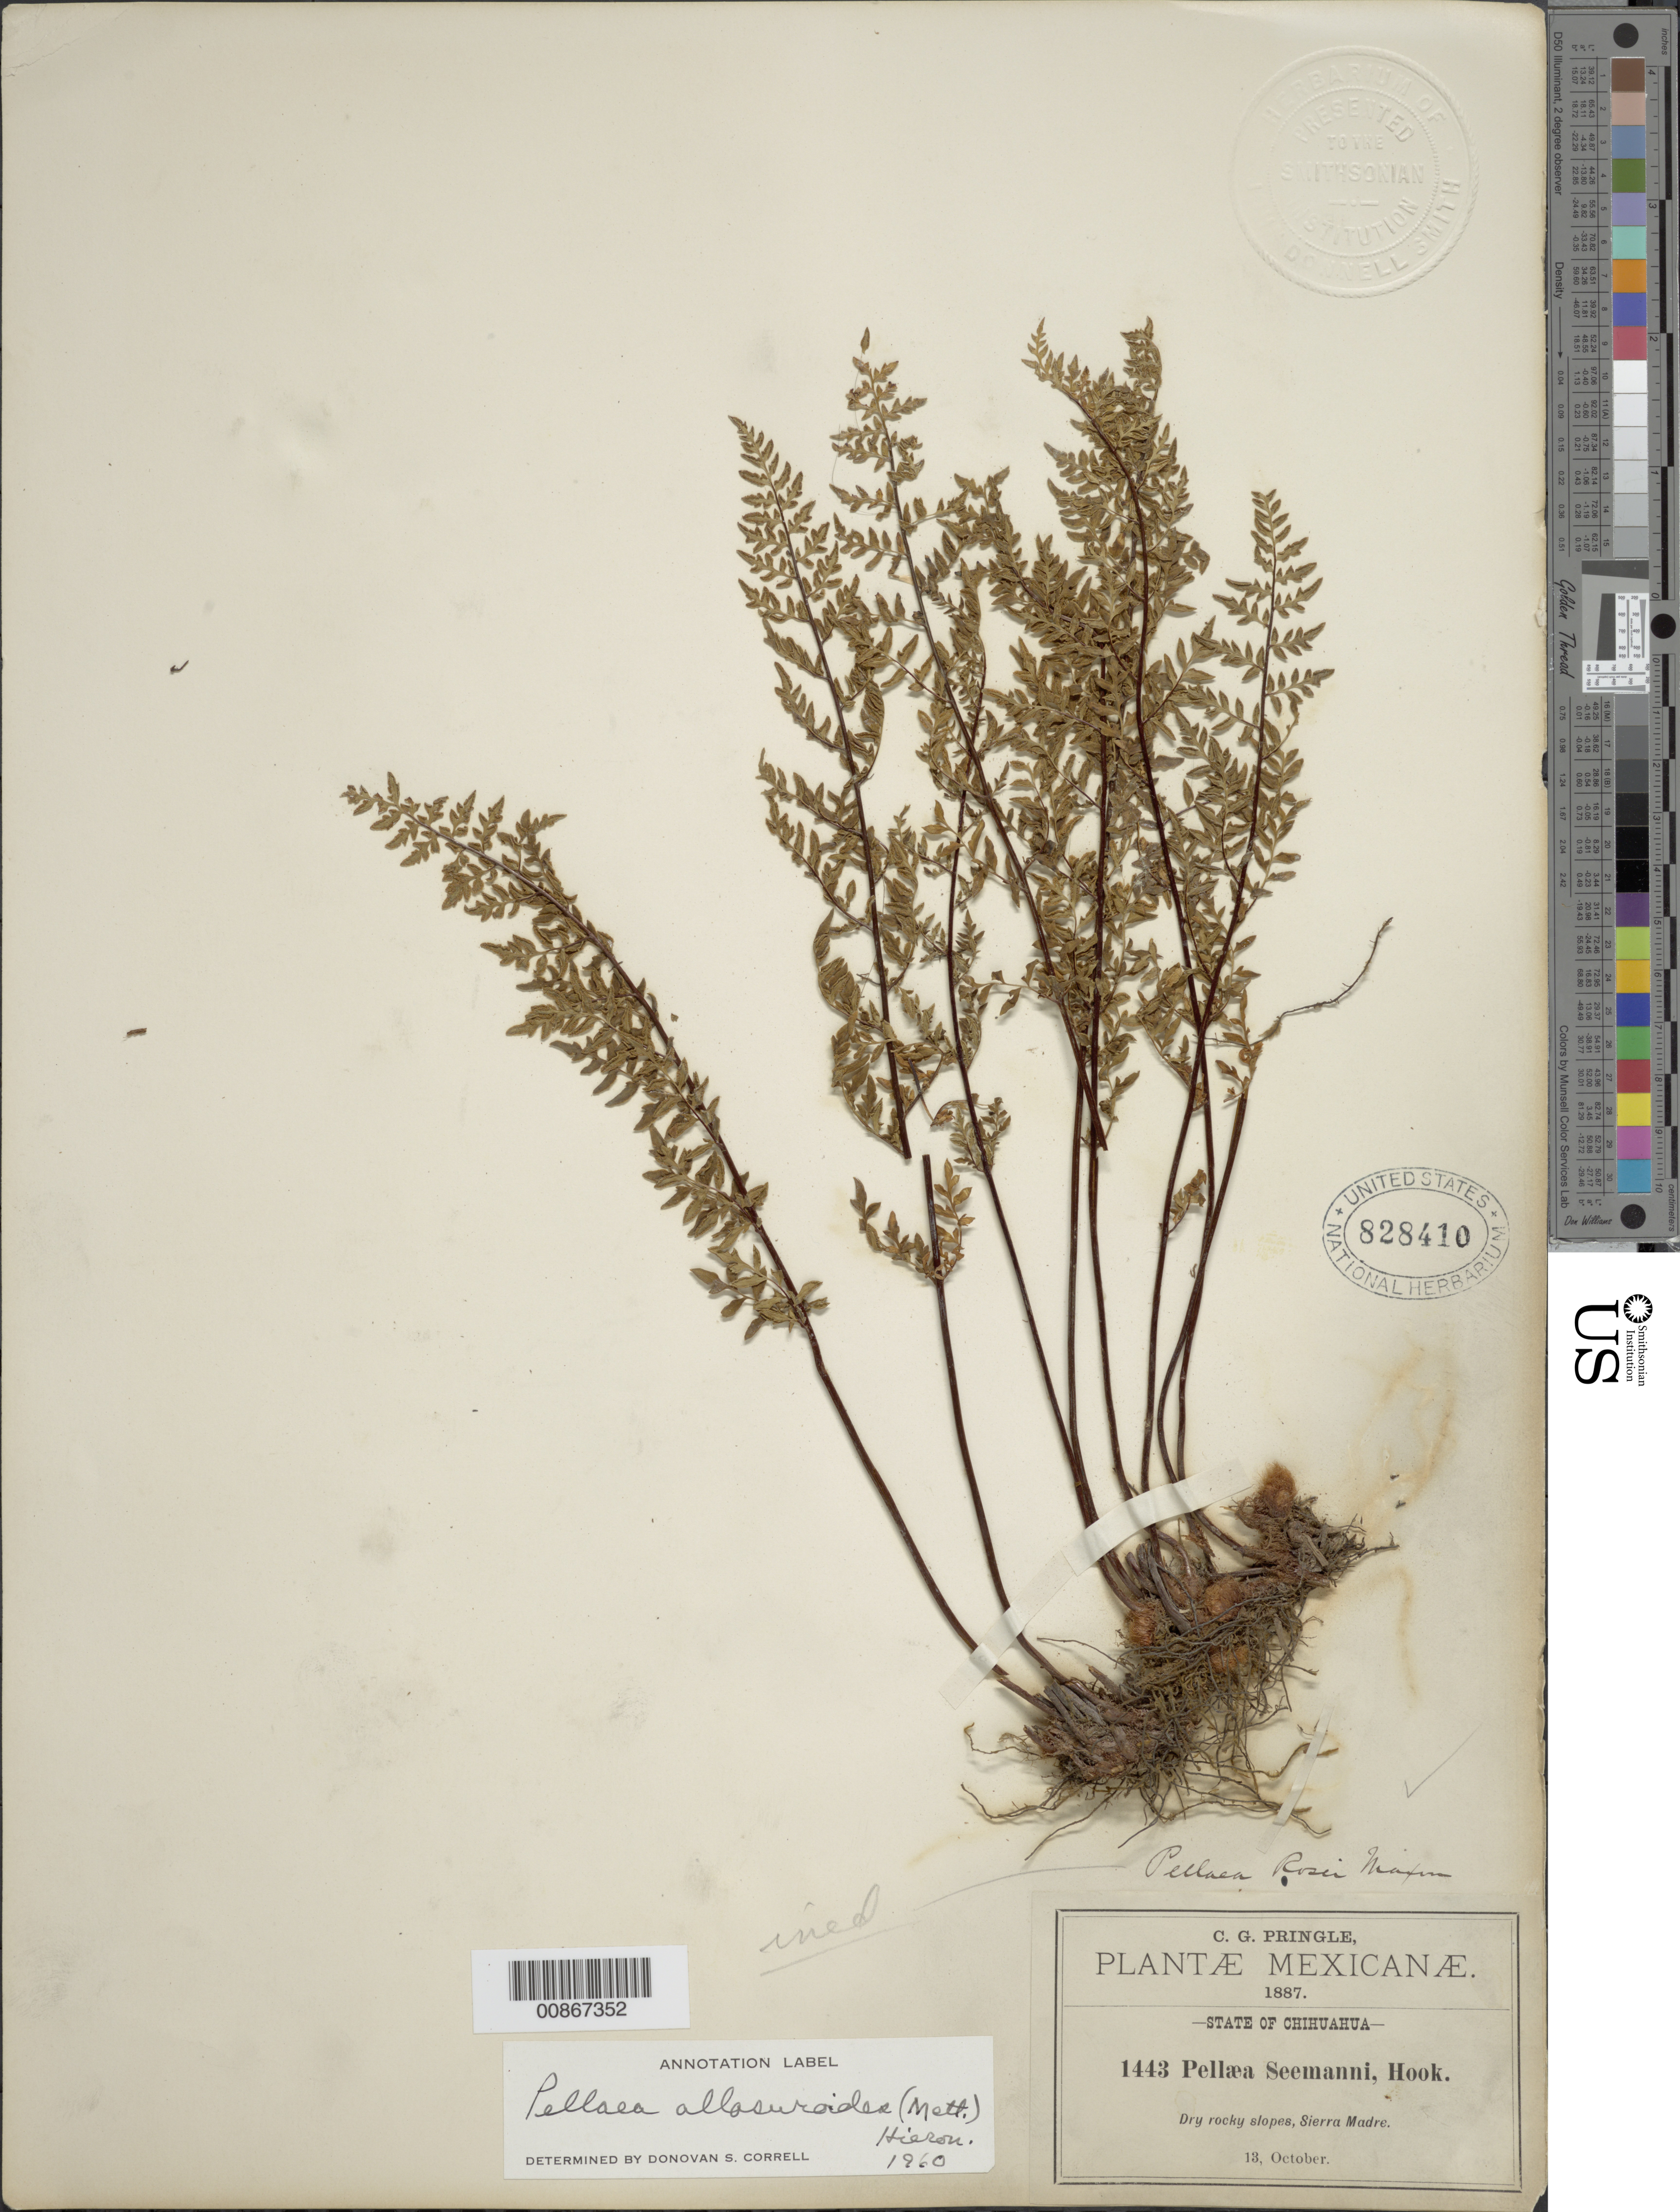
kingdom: Plantae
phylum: Tracheophyta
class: Polypodiopsida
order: Polypodiales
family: Pteridaceae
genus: Myriopteris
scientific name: Myriopteris allosuroides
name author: (Mett.) Grusz & Windham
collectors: C. G. Pringle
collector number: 1443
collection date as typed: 13 Oct 1887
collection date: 1887-10-13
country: Mexico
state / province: Chihuahua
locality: Sierra Madre, Chihuahua.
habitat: Dry rocky slopes.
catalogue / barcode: US 828410